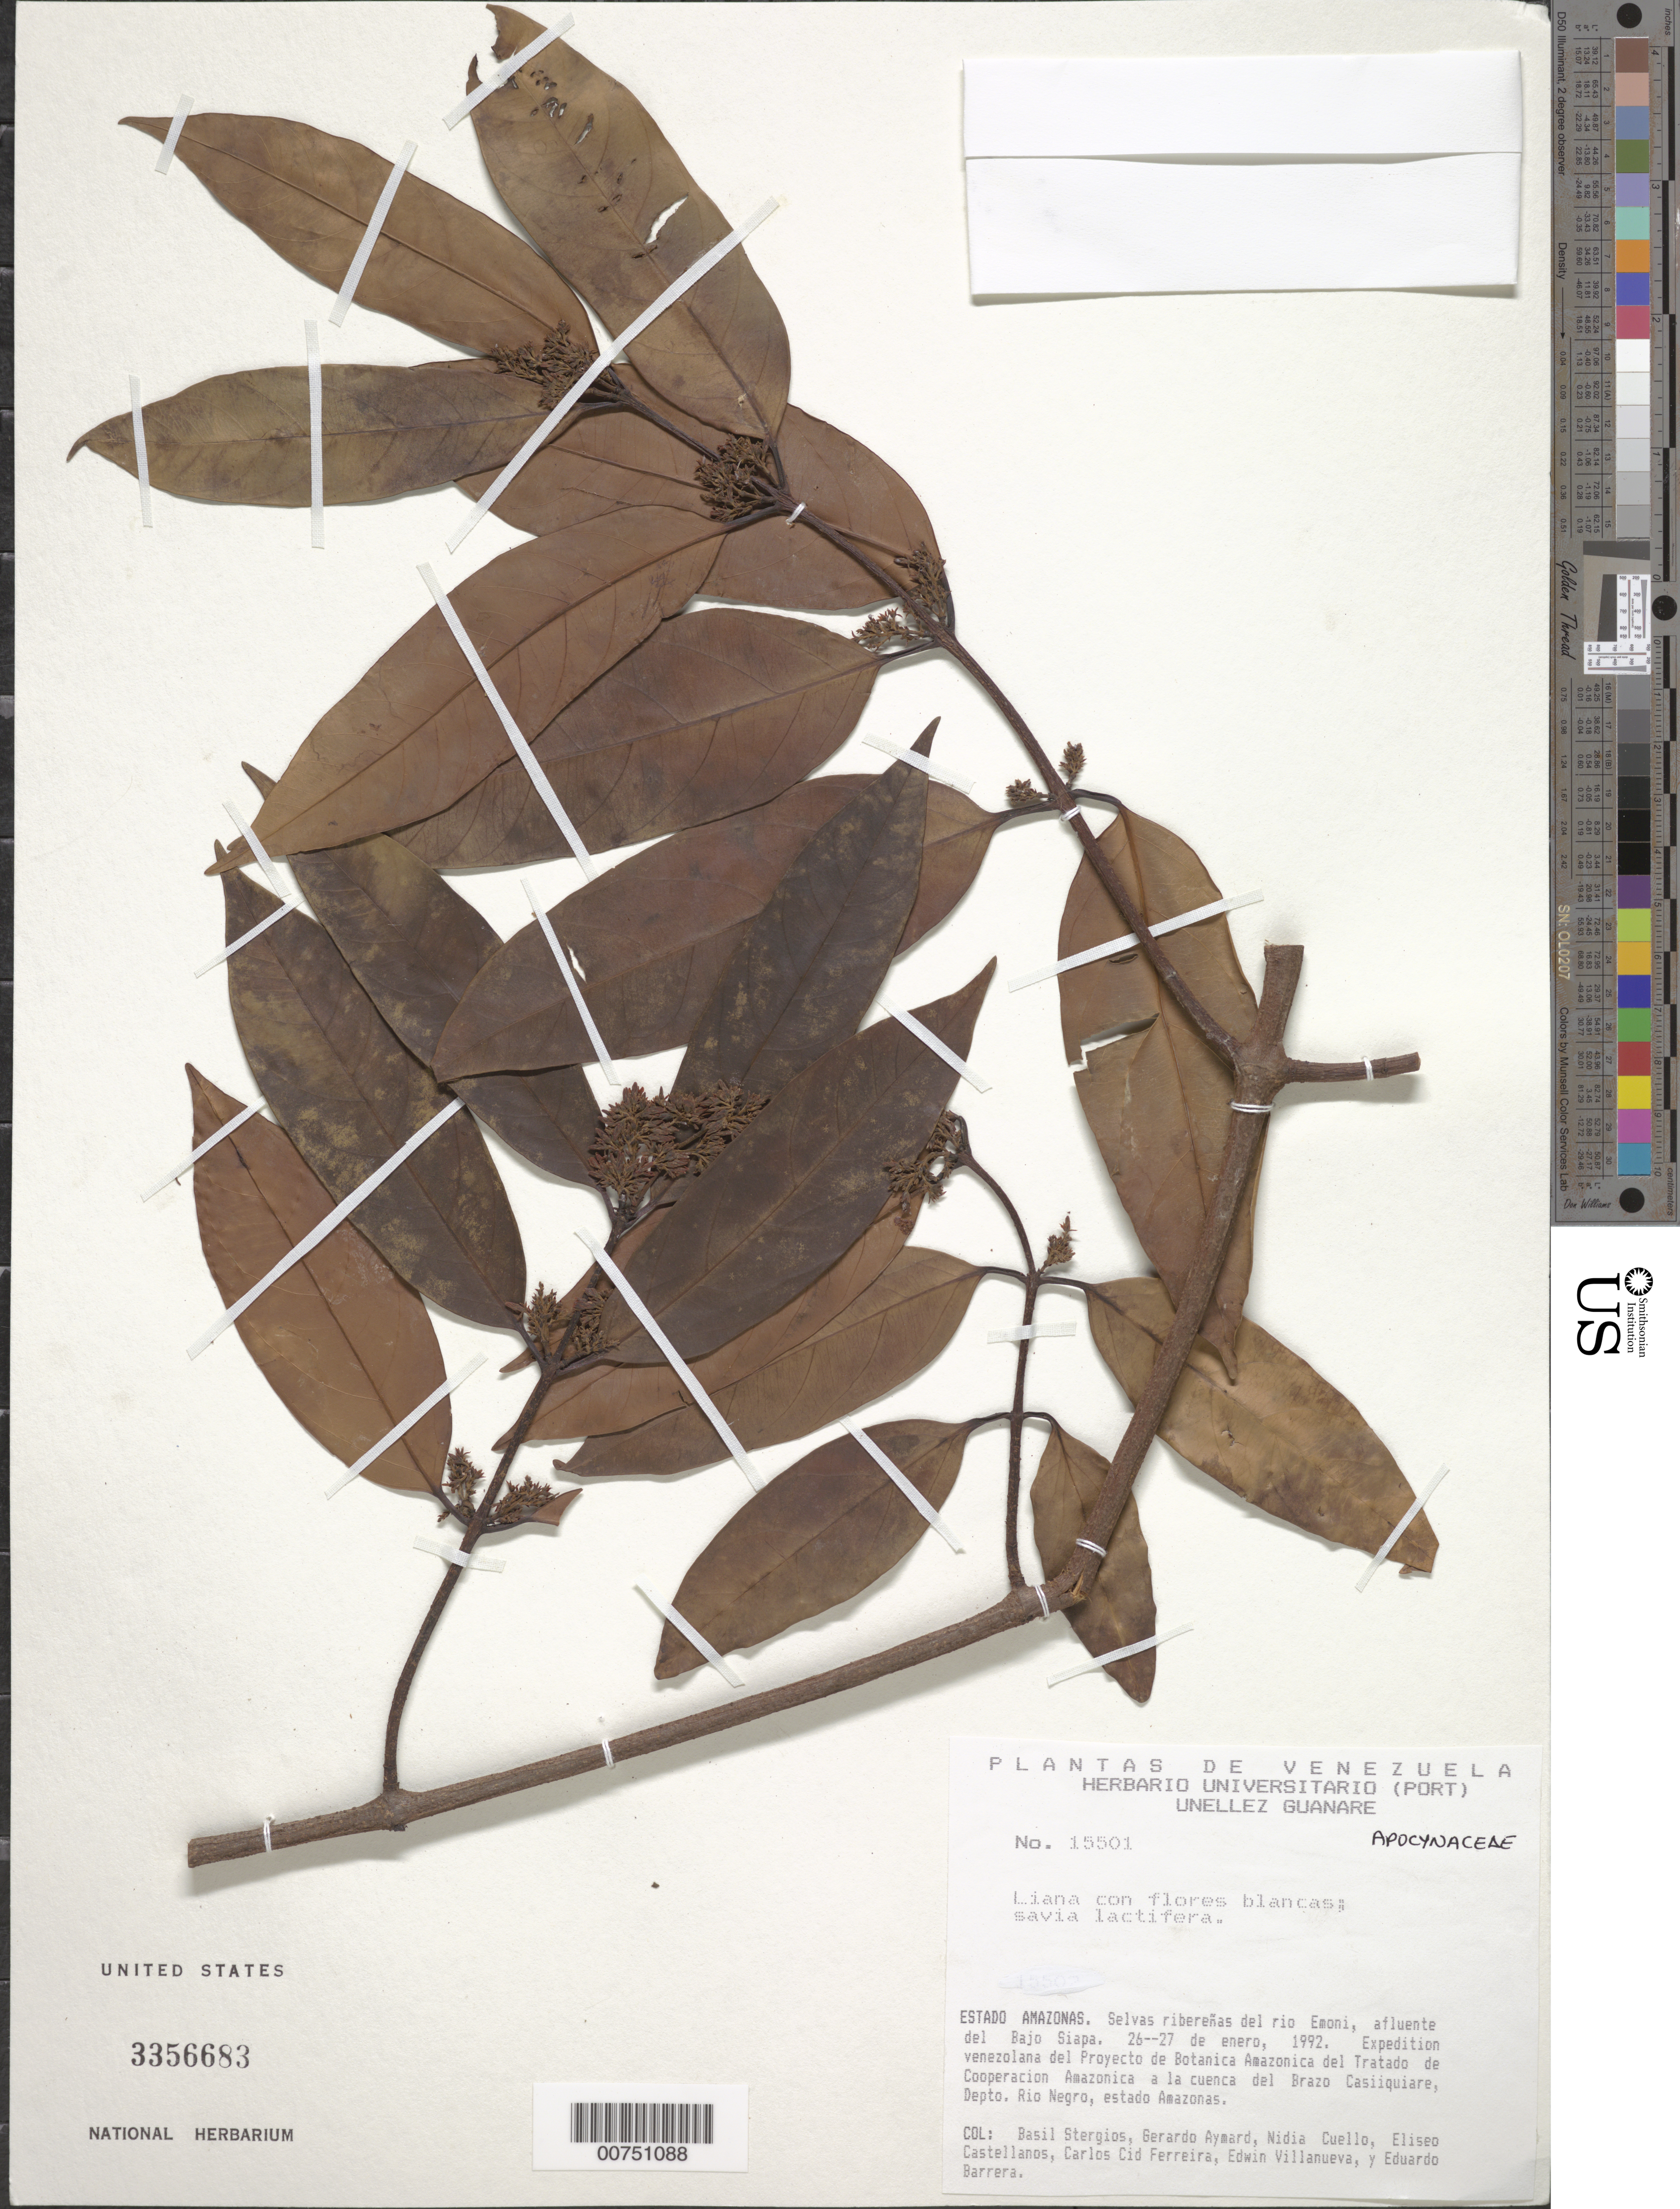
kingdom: Plantae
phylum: Tracheophyta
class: Magnoliopsida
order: Gentianales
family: Apocynaceae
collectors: B. G. Stergios, G. A. Aymard, N. L. Cuello, E. Castellanos, C. A. Cid Ferreira, E. Villanueva & E. Barrera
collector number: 15501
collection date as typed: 26-Jan-92 to 27-Jan-92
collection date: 1992-01-26/1992-01-27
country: Venezuela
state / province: Amazonas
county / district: Río Negro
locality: Río Emoni, afluente del Bajo Siapa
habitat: Selvas ribernas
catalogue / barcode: US 3356683